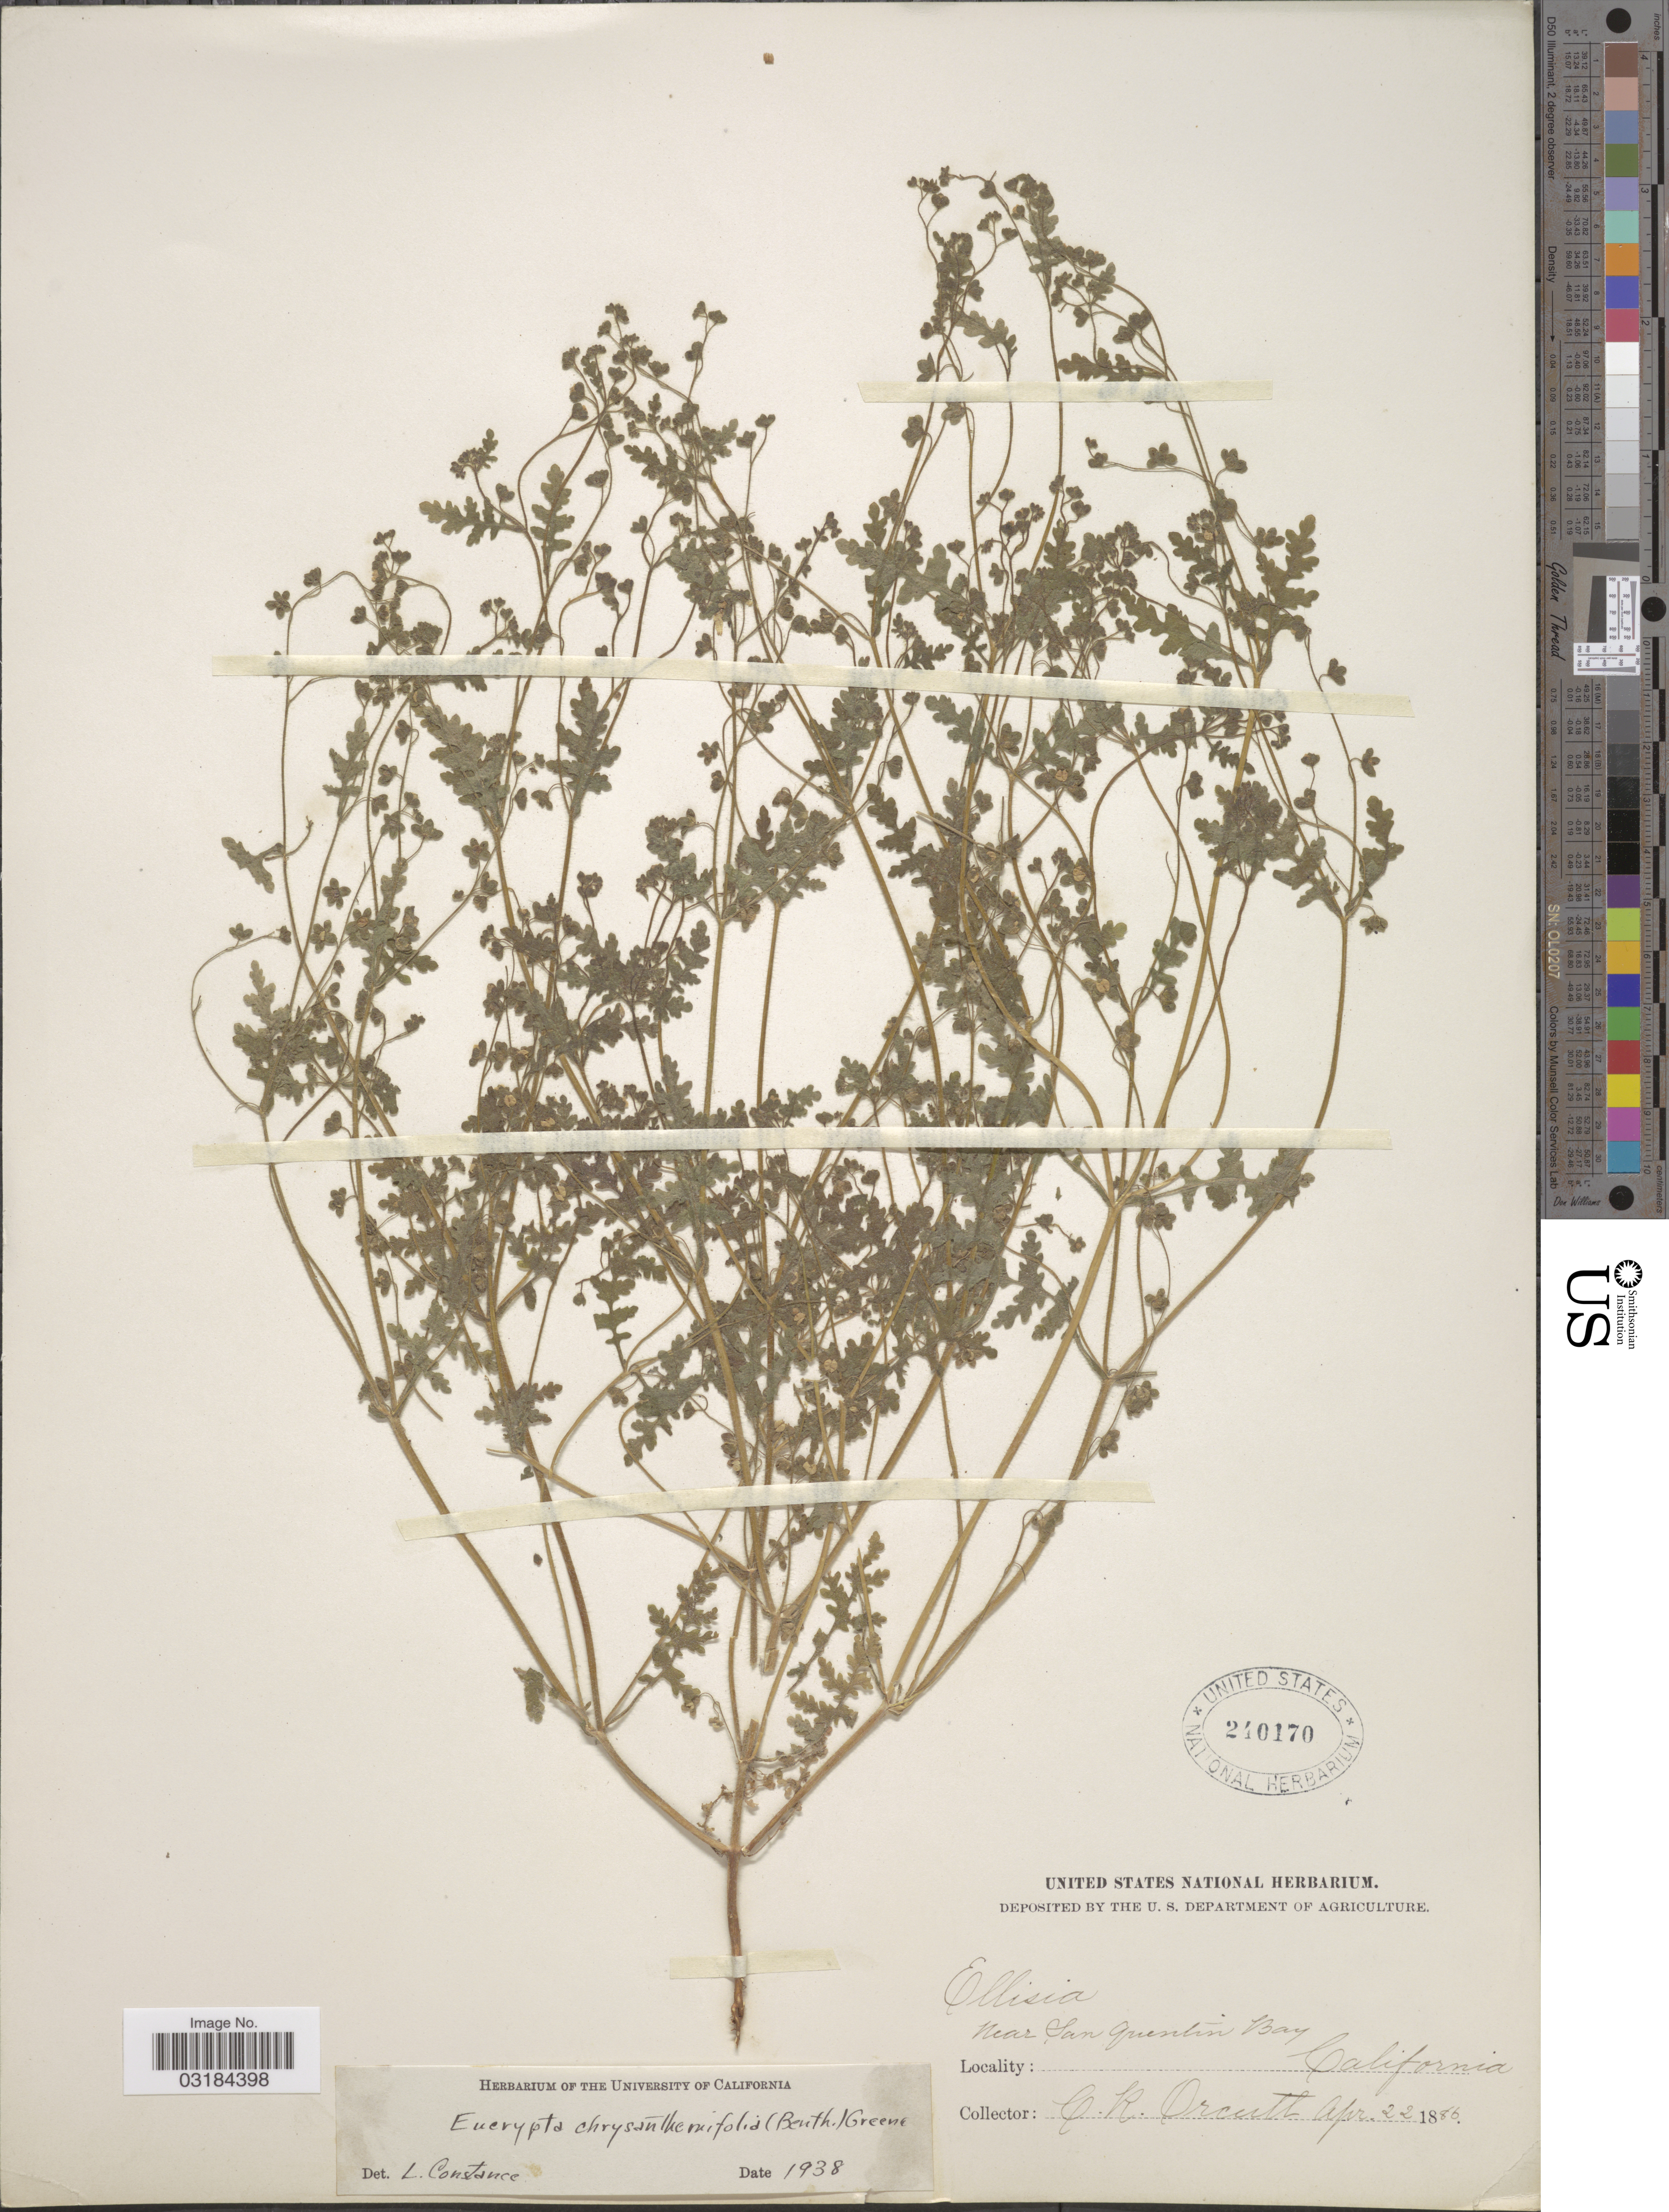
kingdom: Plantae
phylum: Tracheophyta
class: Magnoliopsida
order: Boraginales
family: Hydrophyllaceae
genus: Eucrypta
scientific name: Eucrypta chrysanthemifolia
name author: (Benth.) Greene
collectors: C. R. Orcutt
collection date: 1886-04-22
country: United States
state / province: California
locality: Near San Quentin Bay.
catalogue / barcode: US 240170